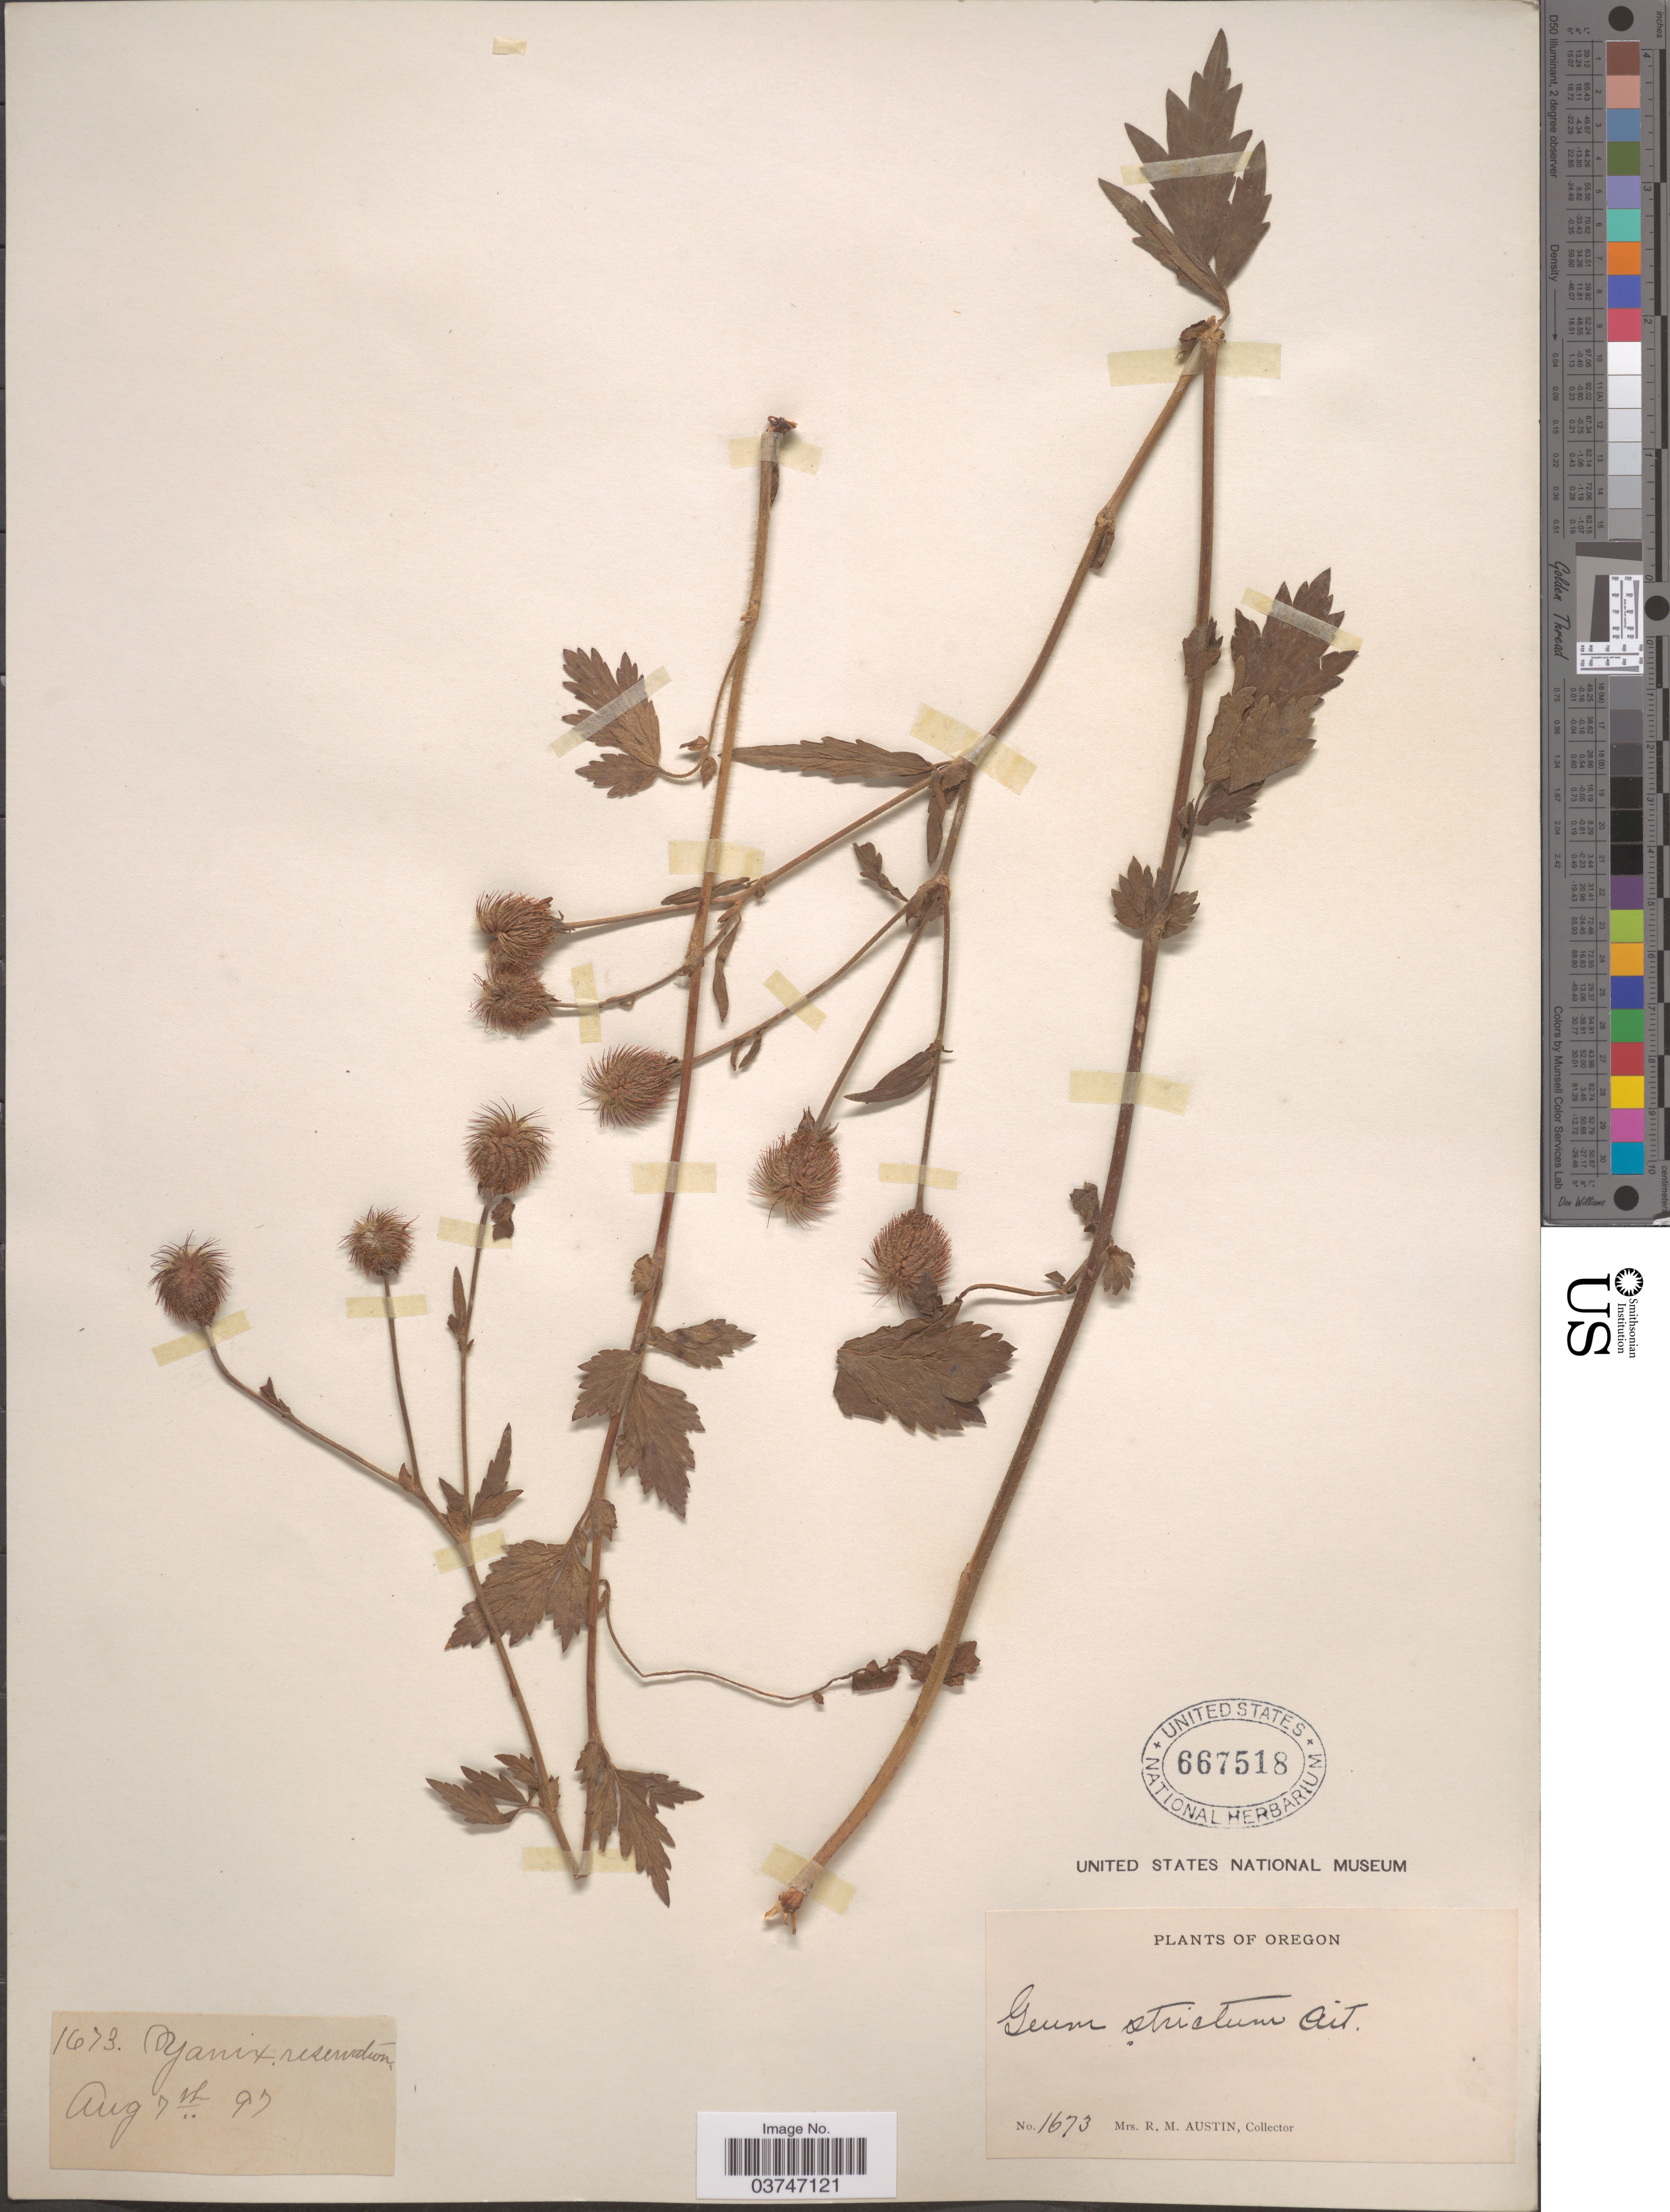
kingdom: Plantae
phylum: Tracheophyta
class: Magnoliopsida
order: Rosales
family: Rosaceae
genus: Geum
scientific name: Geum aleppicum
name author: Jacq.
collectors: R. Austin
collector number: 1673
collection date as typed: Transcribed d/m/y: 7/8/97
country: United States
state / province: Oregon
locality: Yanix reservations.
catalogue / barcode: US 667518